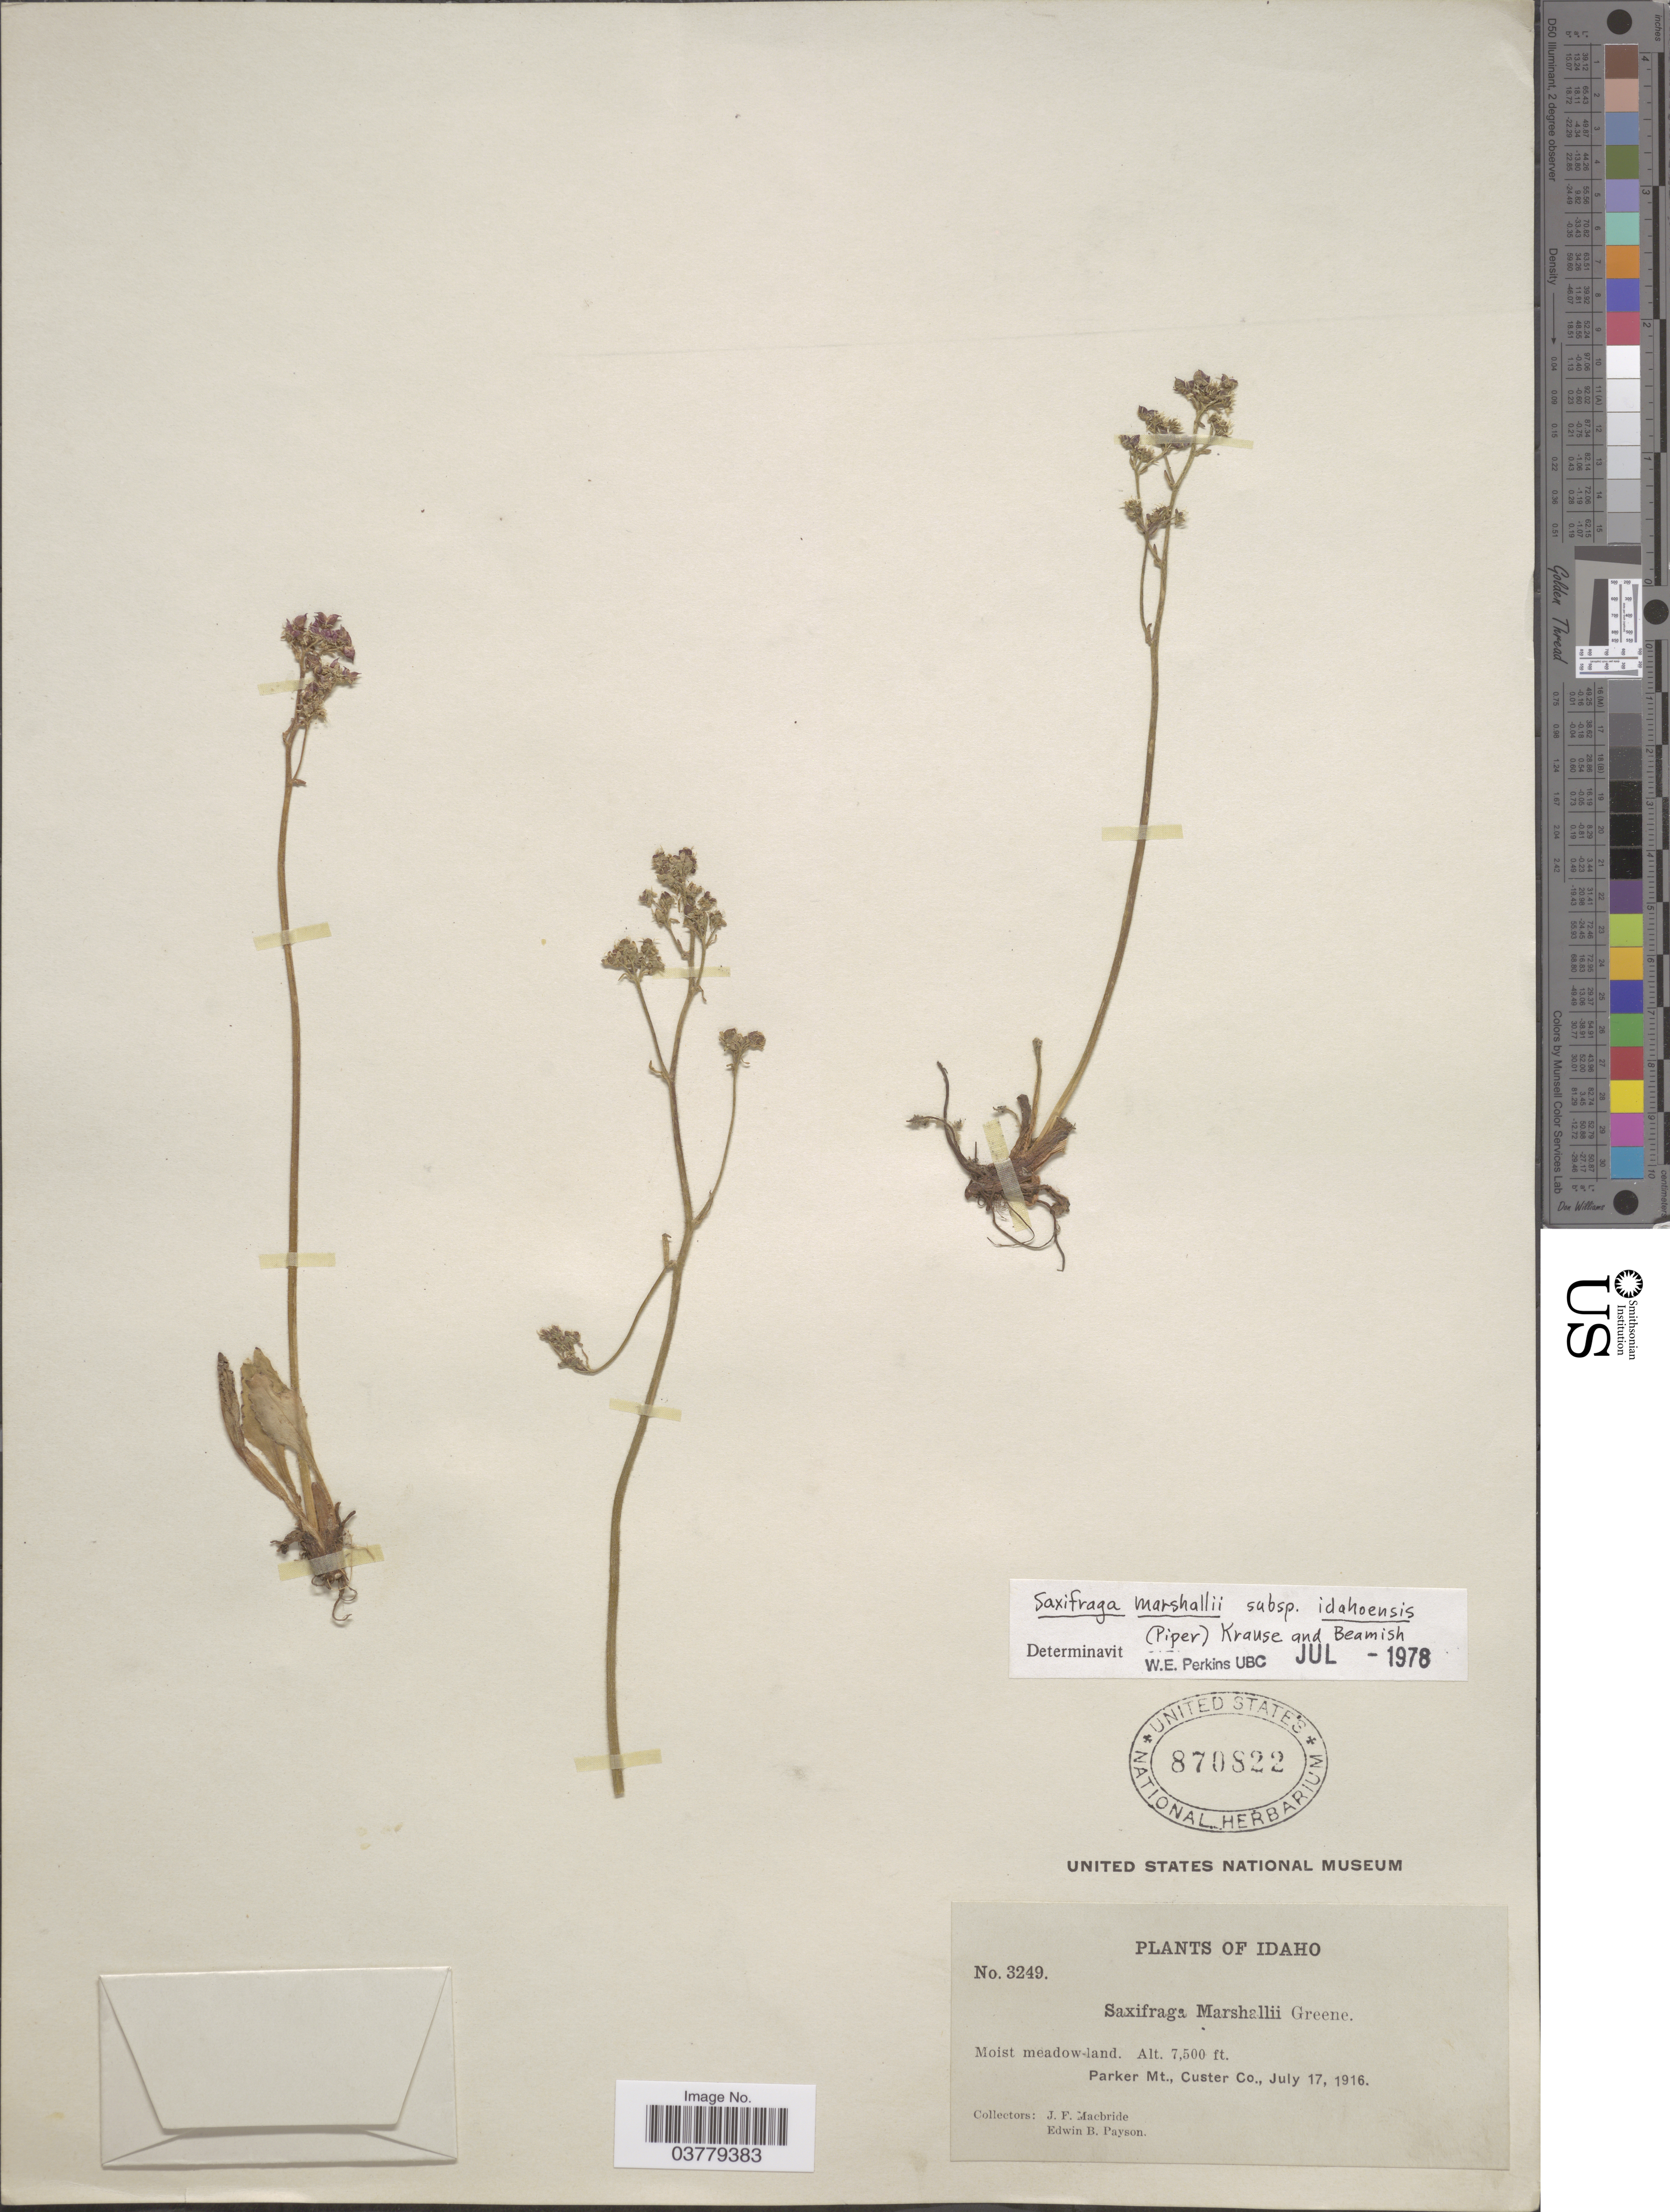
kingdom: Plantae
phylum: Tracheophyta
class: Magnoliopsida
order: Saxifragales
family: Saxifragaceae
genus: Micranthes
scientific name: Micranthes idahoensis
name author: (Piper) Brouillet & Gornall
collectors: J. F. Macbride & E. B. Payson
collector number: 3249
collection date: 1916-07-17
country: United States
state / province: Idaho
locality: Parker Mt., Custer Co.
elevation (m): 2286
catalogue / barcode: US 870822